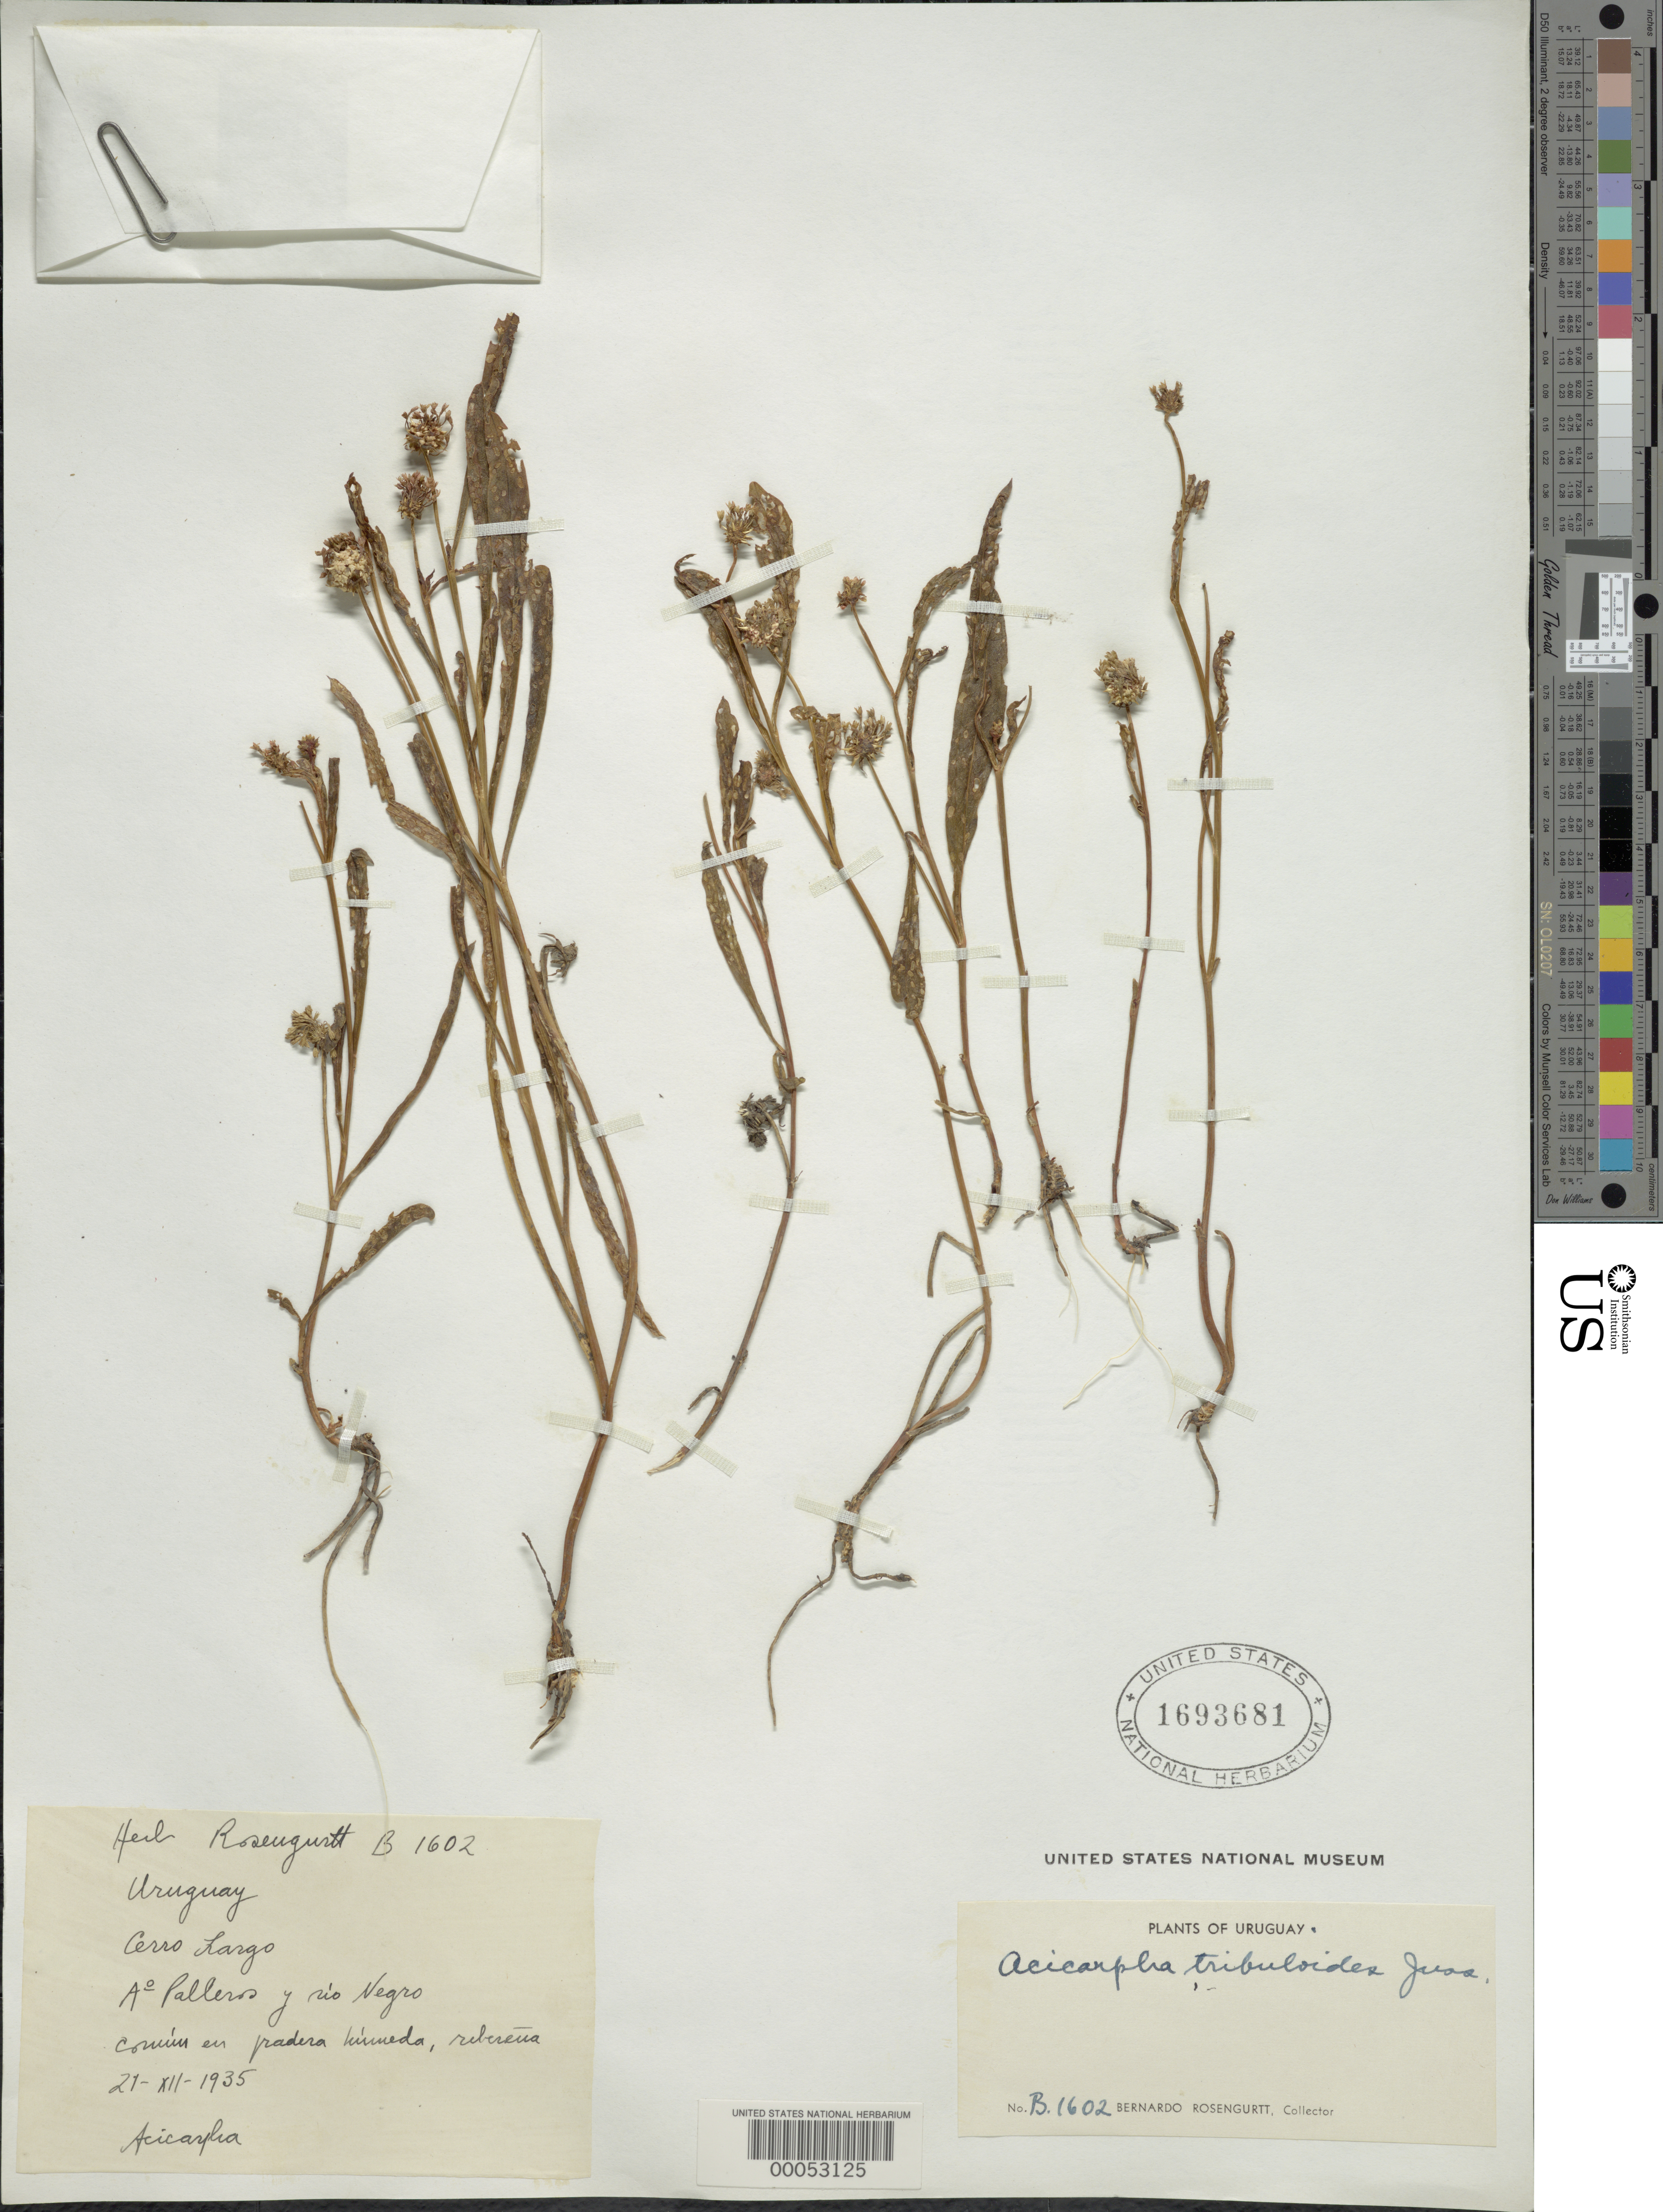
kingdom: Plantae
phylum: Tracheophyta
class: Magnoliopsida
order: Asterales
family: Calyceraceae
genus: Acicarpha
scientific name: Acicarpha tribuloides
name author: Juss.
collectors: B. Rosengurtt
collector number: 1602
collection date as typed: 21 Dec 1935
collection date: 1935-12-21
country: Uruguay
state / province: Cerro Largo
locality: Palleros and rio negro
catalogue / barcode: US 1693681